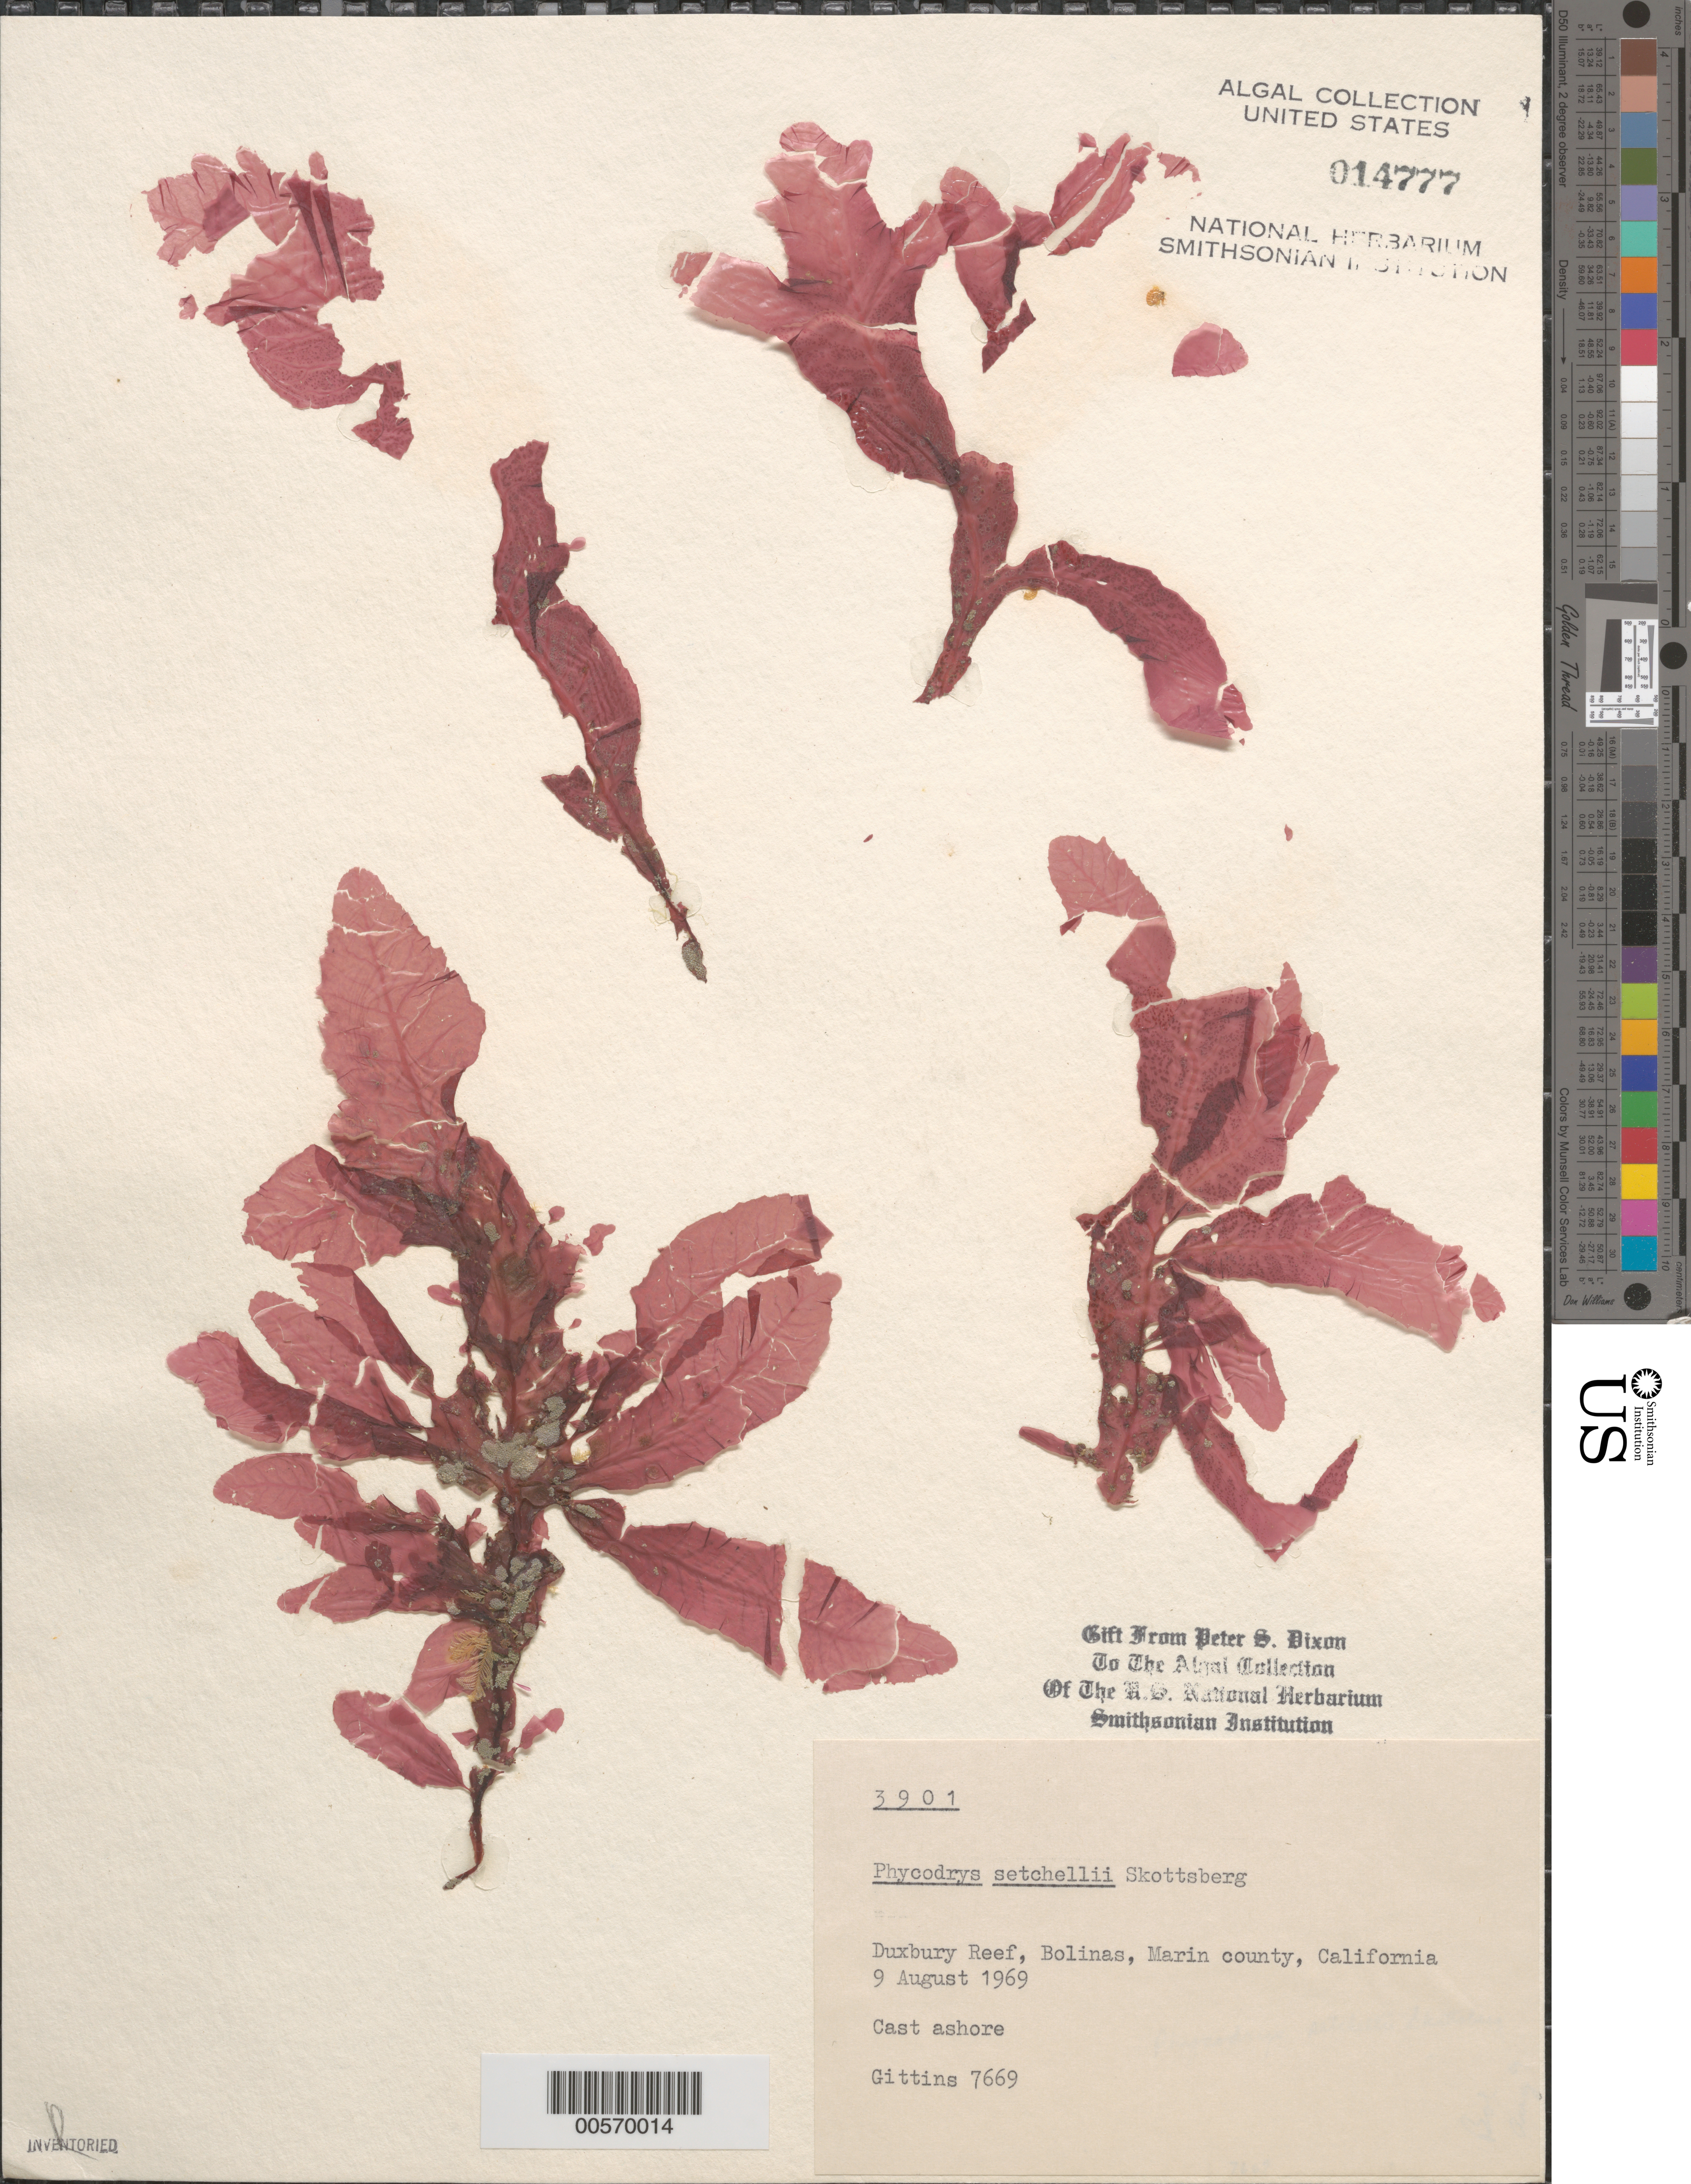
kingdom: Plantae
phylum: Rhodophyta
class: Florideophyceae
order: Ceramiales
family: Delesseriaceae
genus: Phycodrys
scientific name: Phycodrys setchellii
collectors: B. Gittins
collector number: BTG 7669 & PSD 3901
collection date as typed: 09 Aug 1969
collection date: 1969-08-09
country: United States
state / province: California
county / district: Marin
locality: Duxbury Reef, Bolinas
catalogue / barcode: US 14777